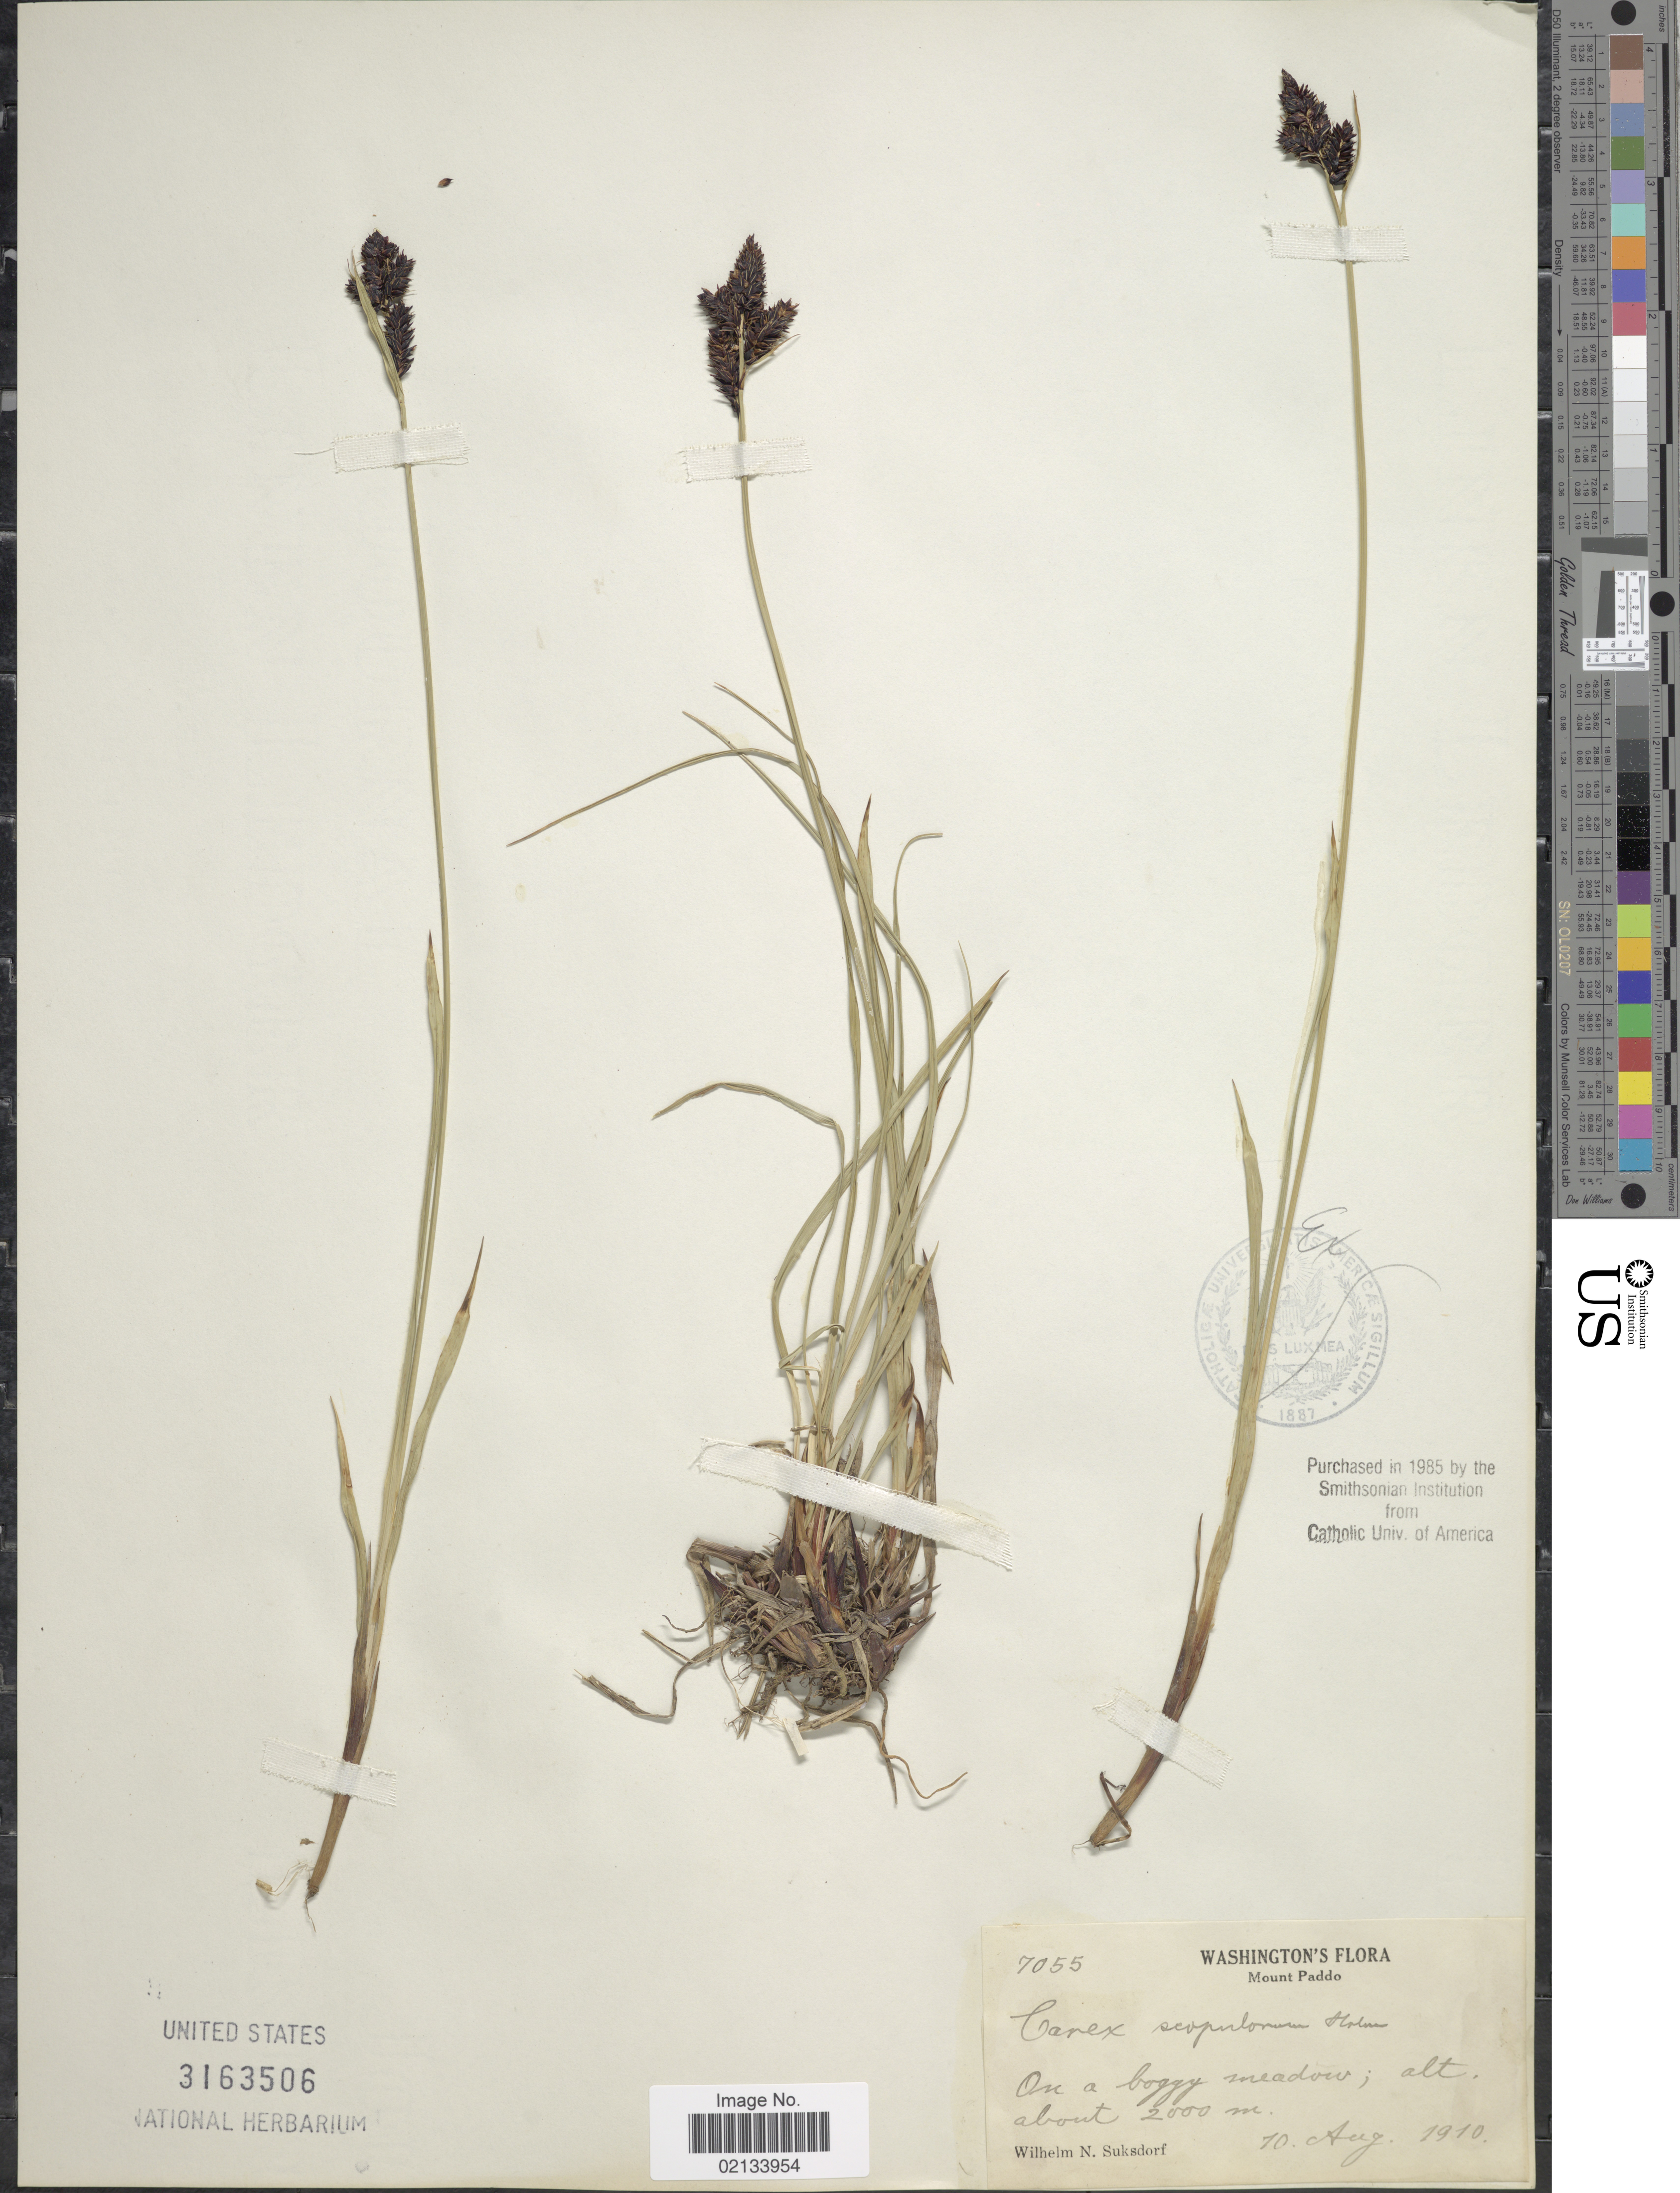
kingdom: Plantae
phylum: Tracheophyta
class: Liliopsida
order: Poales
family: Cyperaceae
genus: Carex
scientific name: Carex scopulorum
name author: Holm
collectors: W. N. Suksdorf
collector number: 7055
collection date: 1910-08-10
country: United States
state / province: Washington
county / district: Skamania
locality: Mount Paddo, on a boggy meadow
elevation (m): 2000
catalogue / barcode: US 3163506